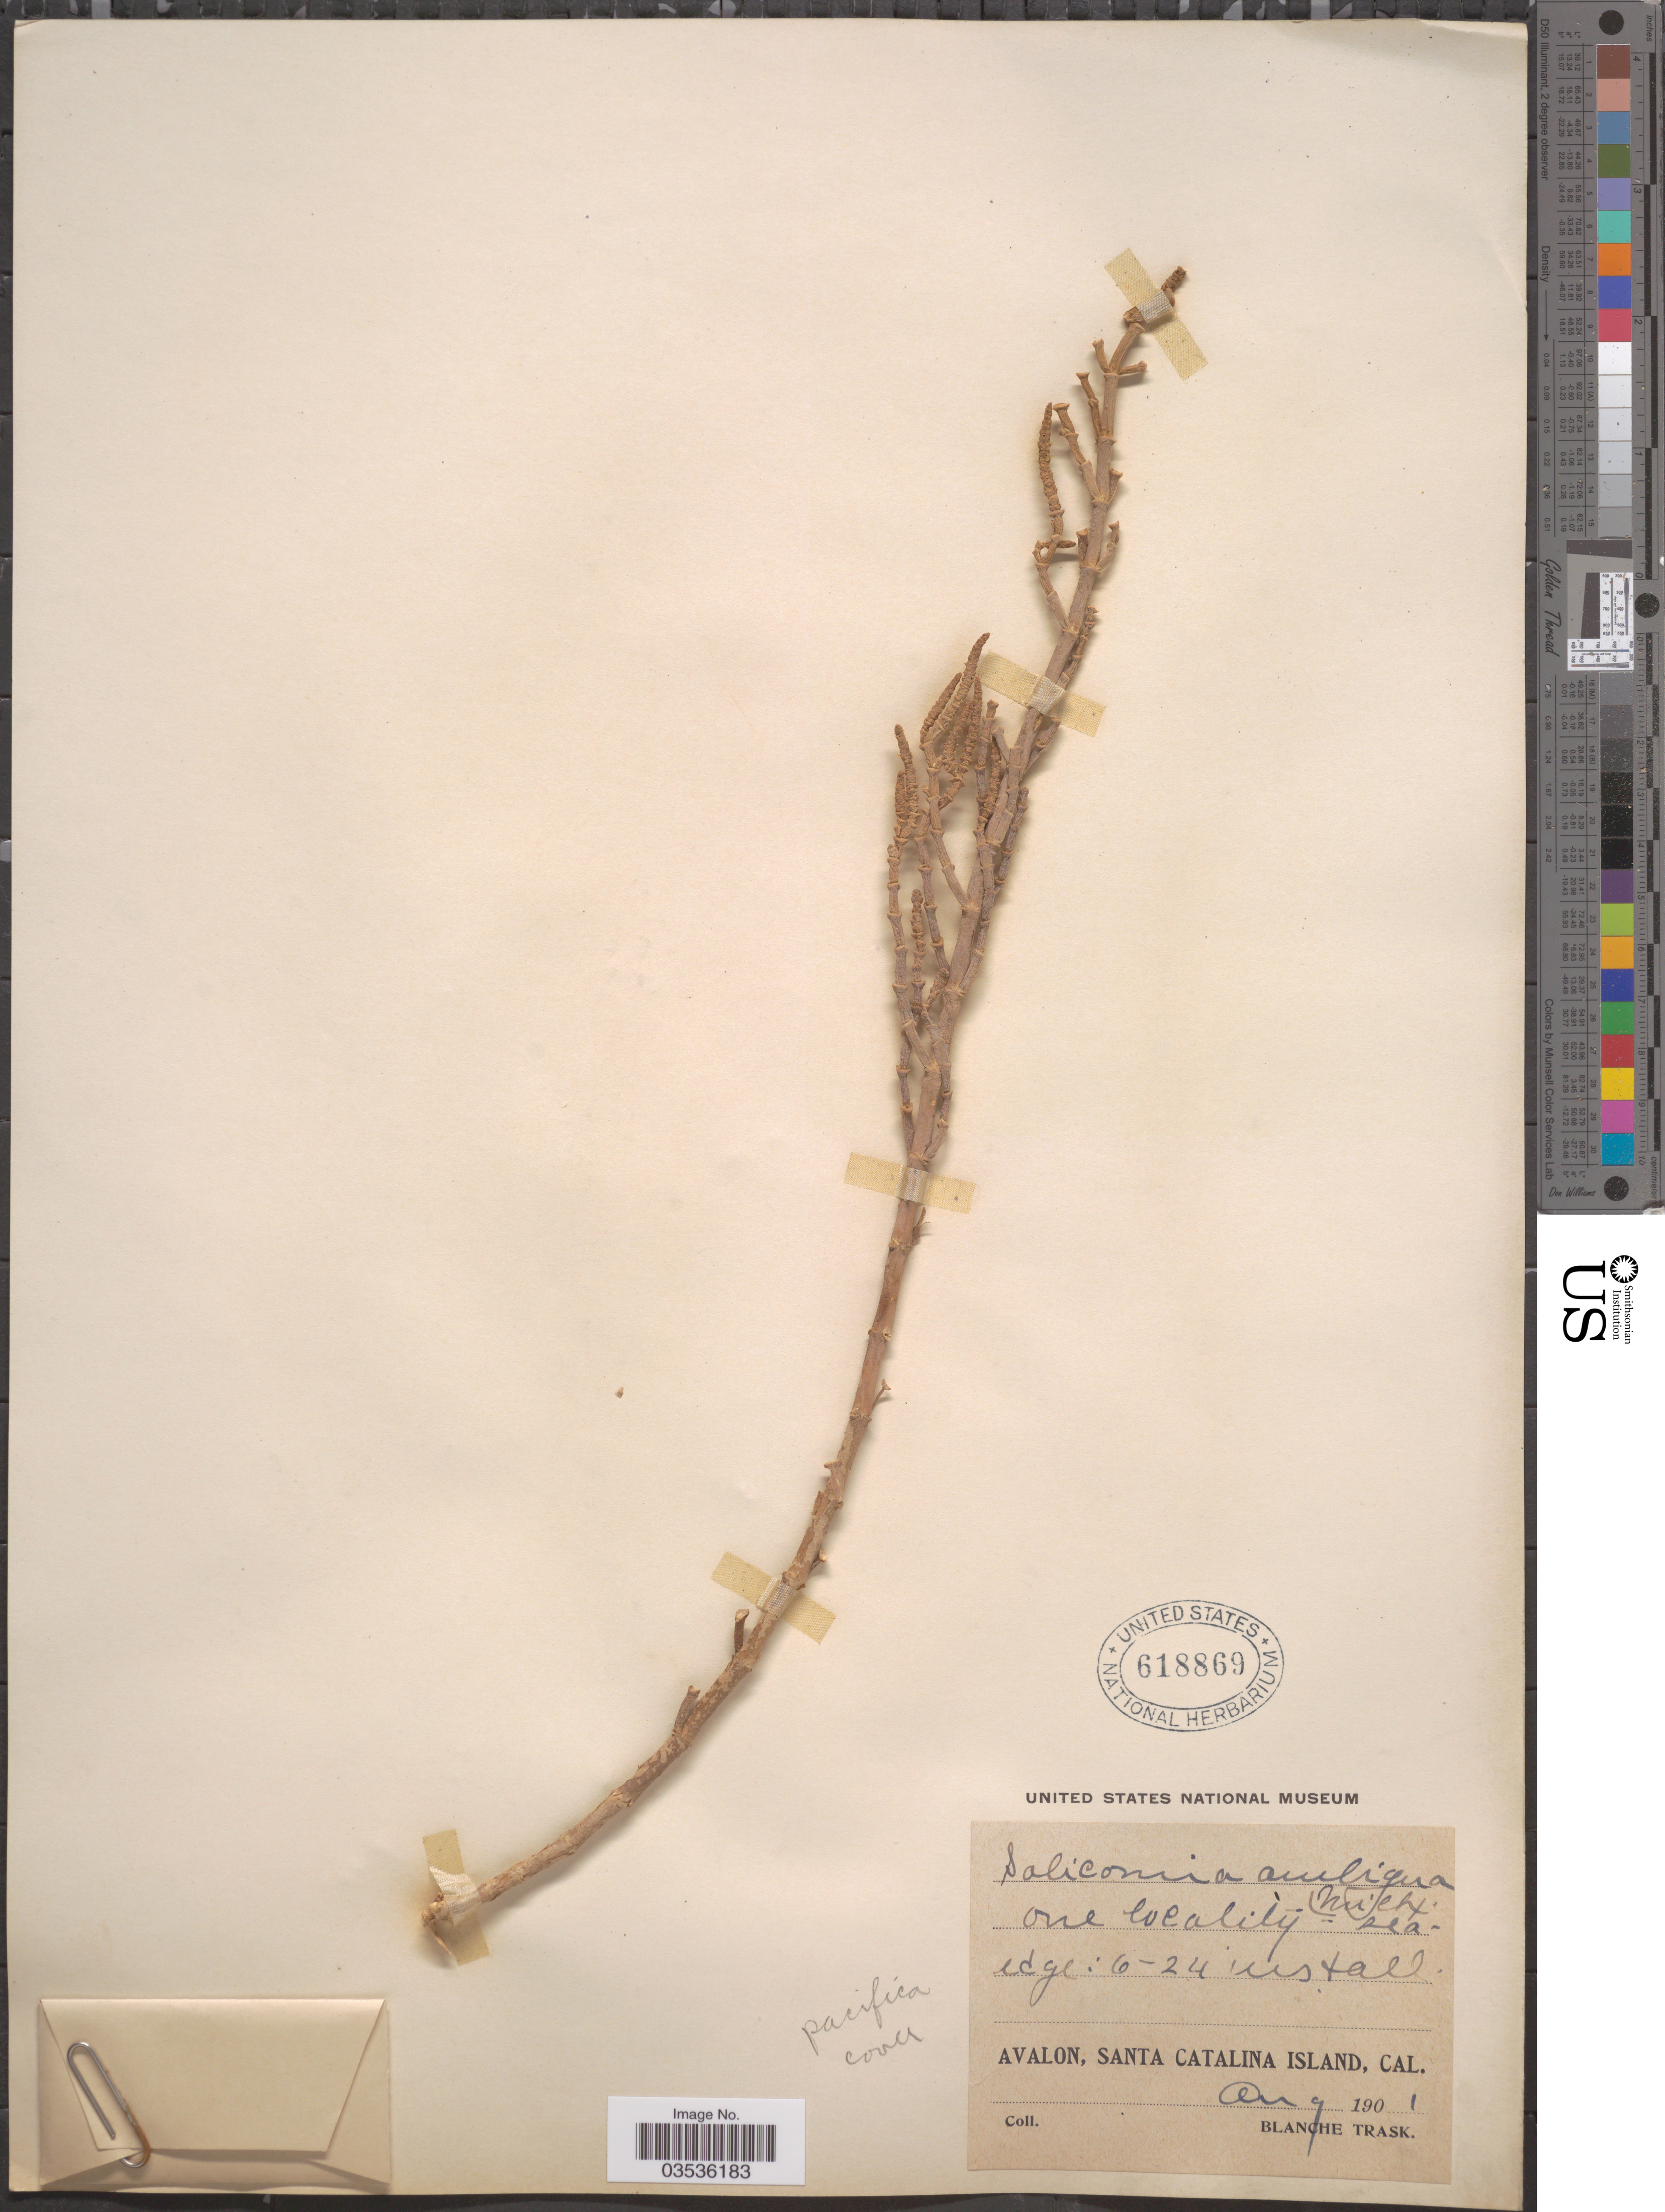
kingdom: Plantae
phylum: Tracheophyta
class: Magnoliopsida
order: Caryophyllales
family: Amaranthaceae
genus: Salicornia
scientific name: Salicornia pacifica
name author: Standl.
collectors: B. Trask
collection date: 1901-08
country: United States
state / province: California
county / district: Los Angeles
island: Santa Catalina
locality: Avalon, Santa Catalina Island.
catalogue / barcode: US 618869